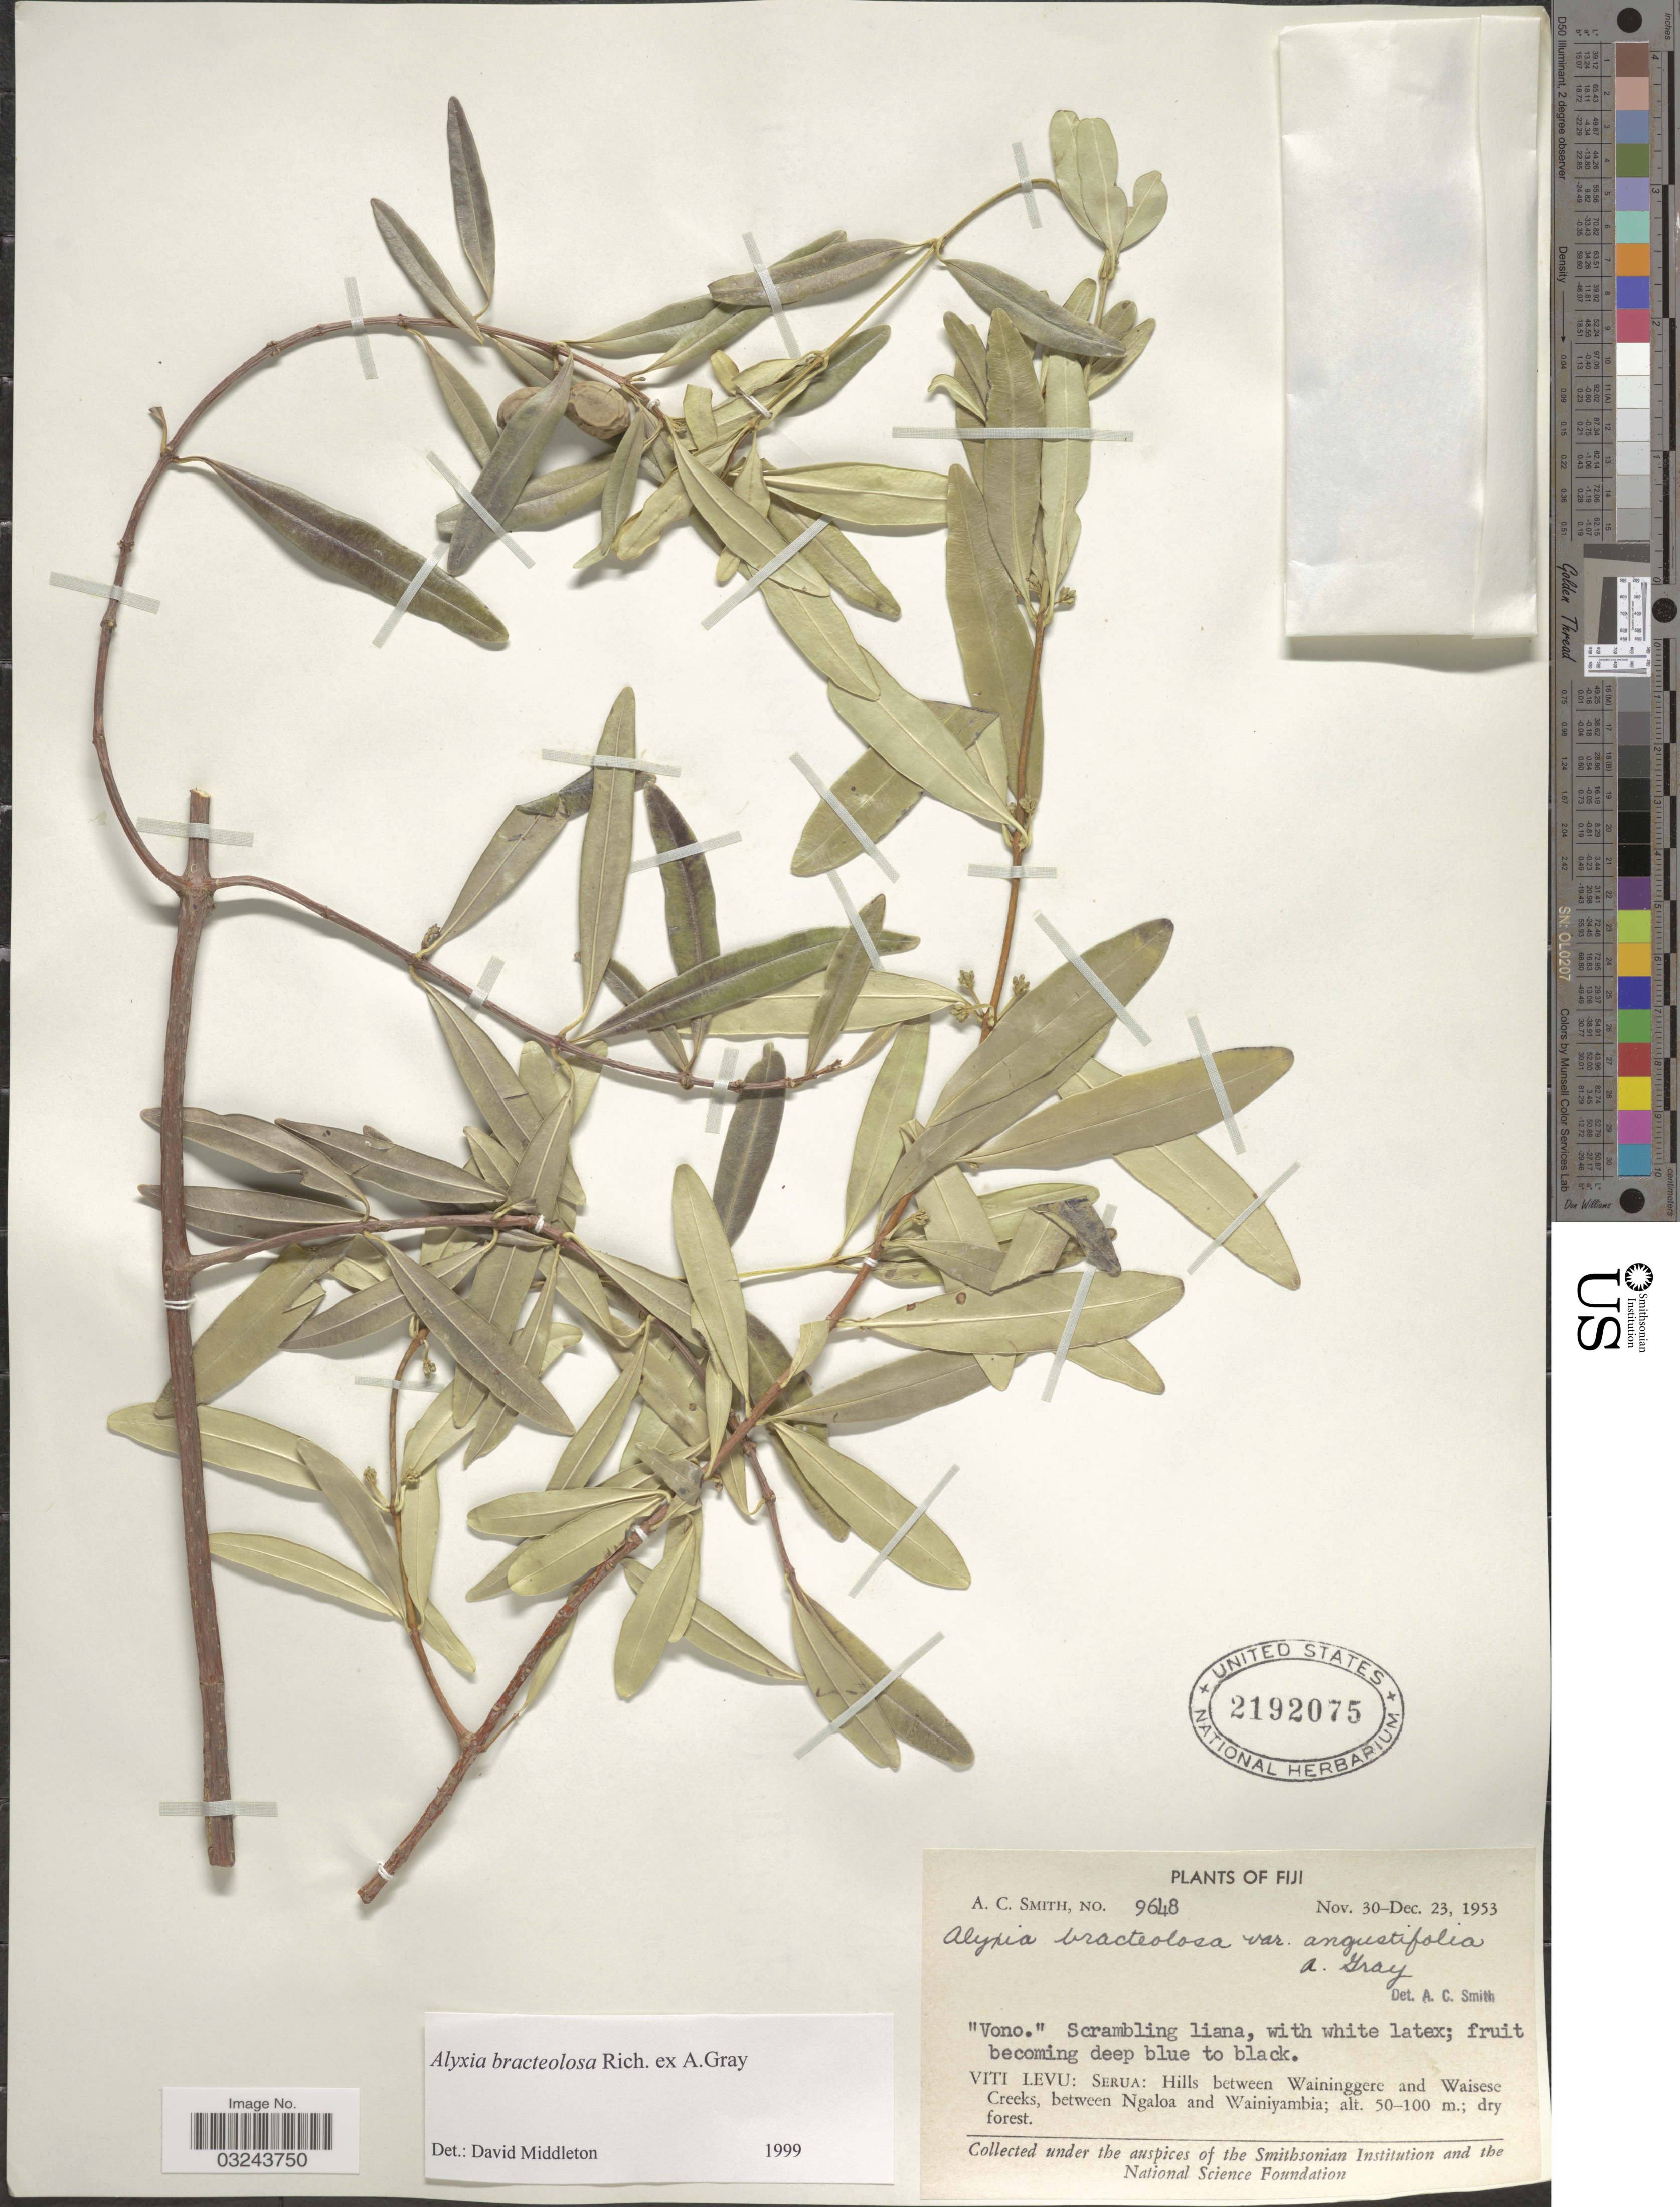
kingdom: Plantae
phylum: Tracheophyta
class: Magnoliopsida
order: Gentianales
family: Apocynaceae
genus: Alyxia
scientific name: Alyxia bracteolosa var. angustifolia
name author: A. Gray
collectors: A. C. Smith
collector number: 9648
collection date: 1953-11-30/1953-12-23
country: Fiji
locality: Viti Levu: Serua: Hills between Waininggere and Waisese Creeks, between Ngaoa and Wainiyambia.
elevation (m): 50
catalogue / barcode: US 2192075